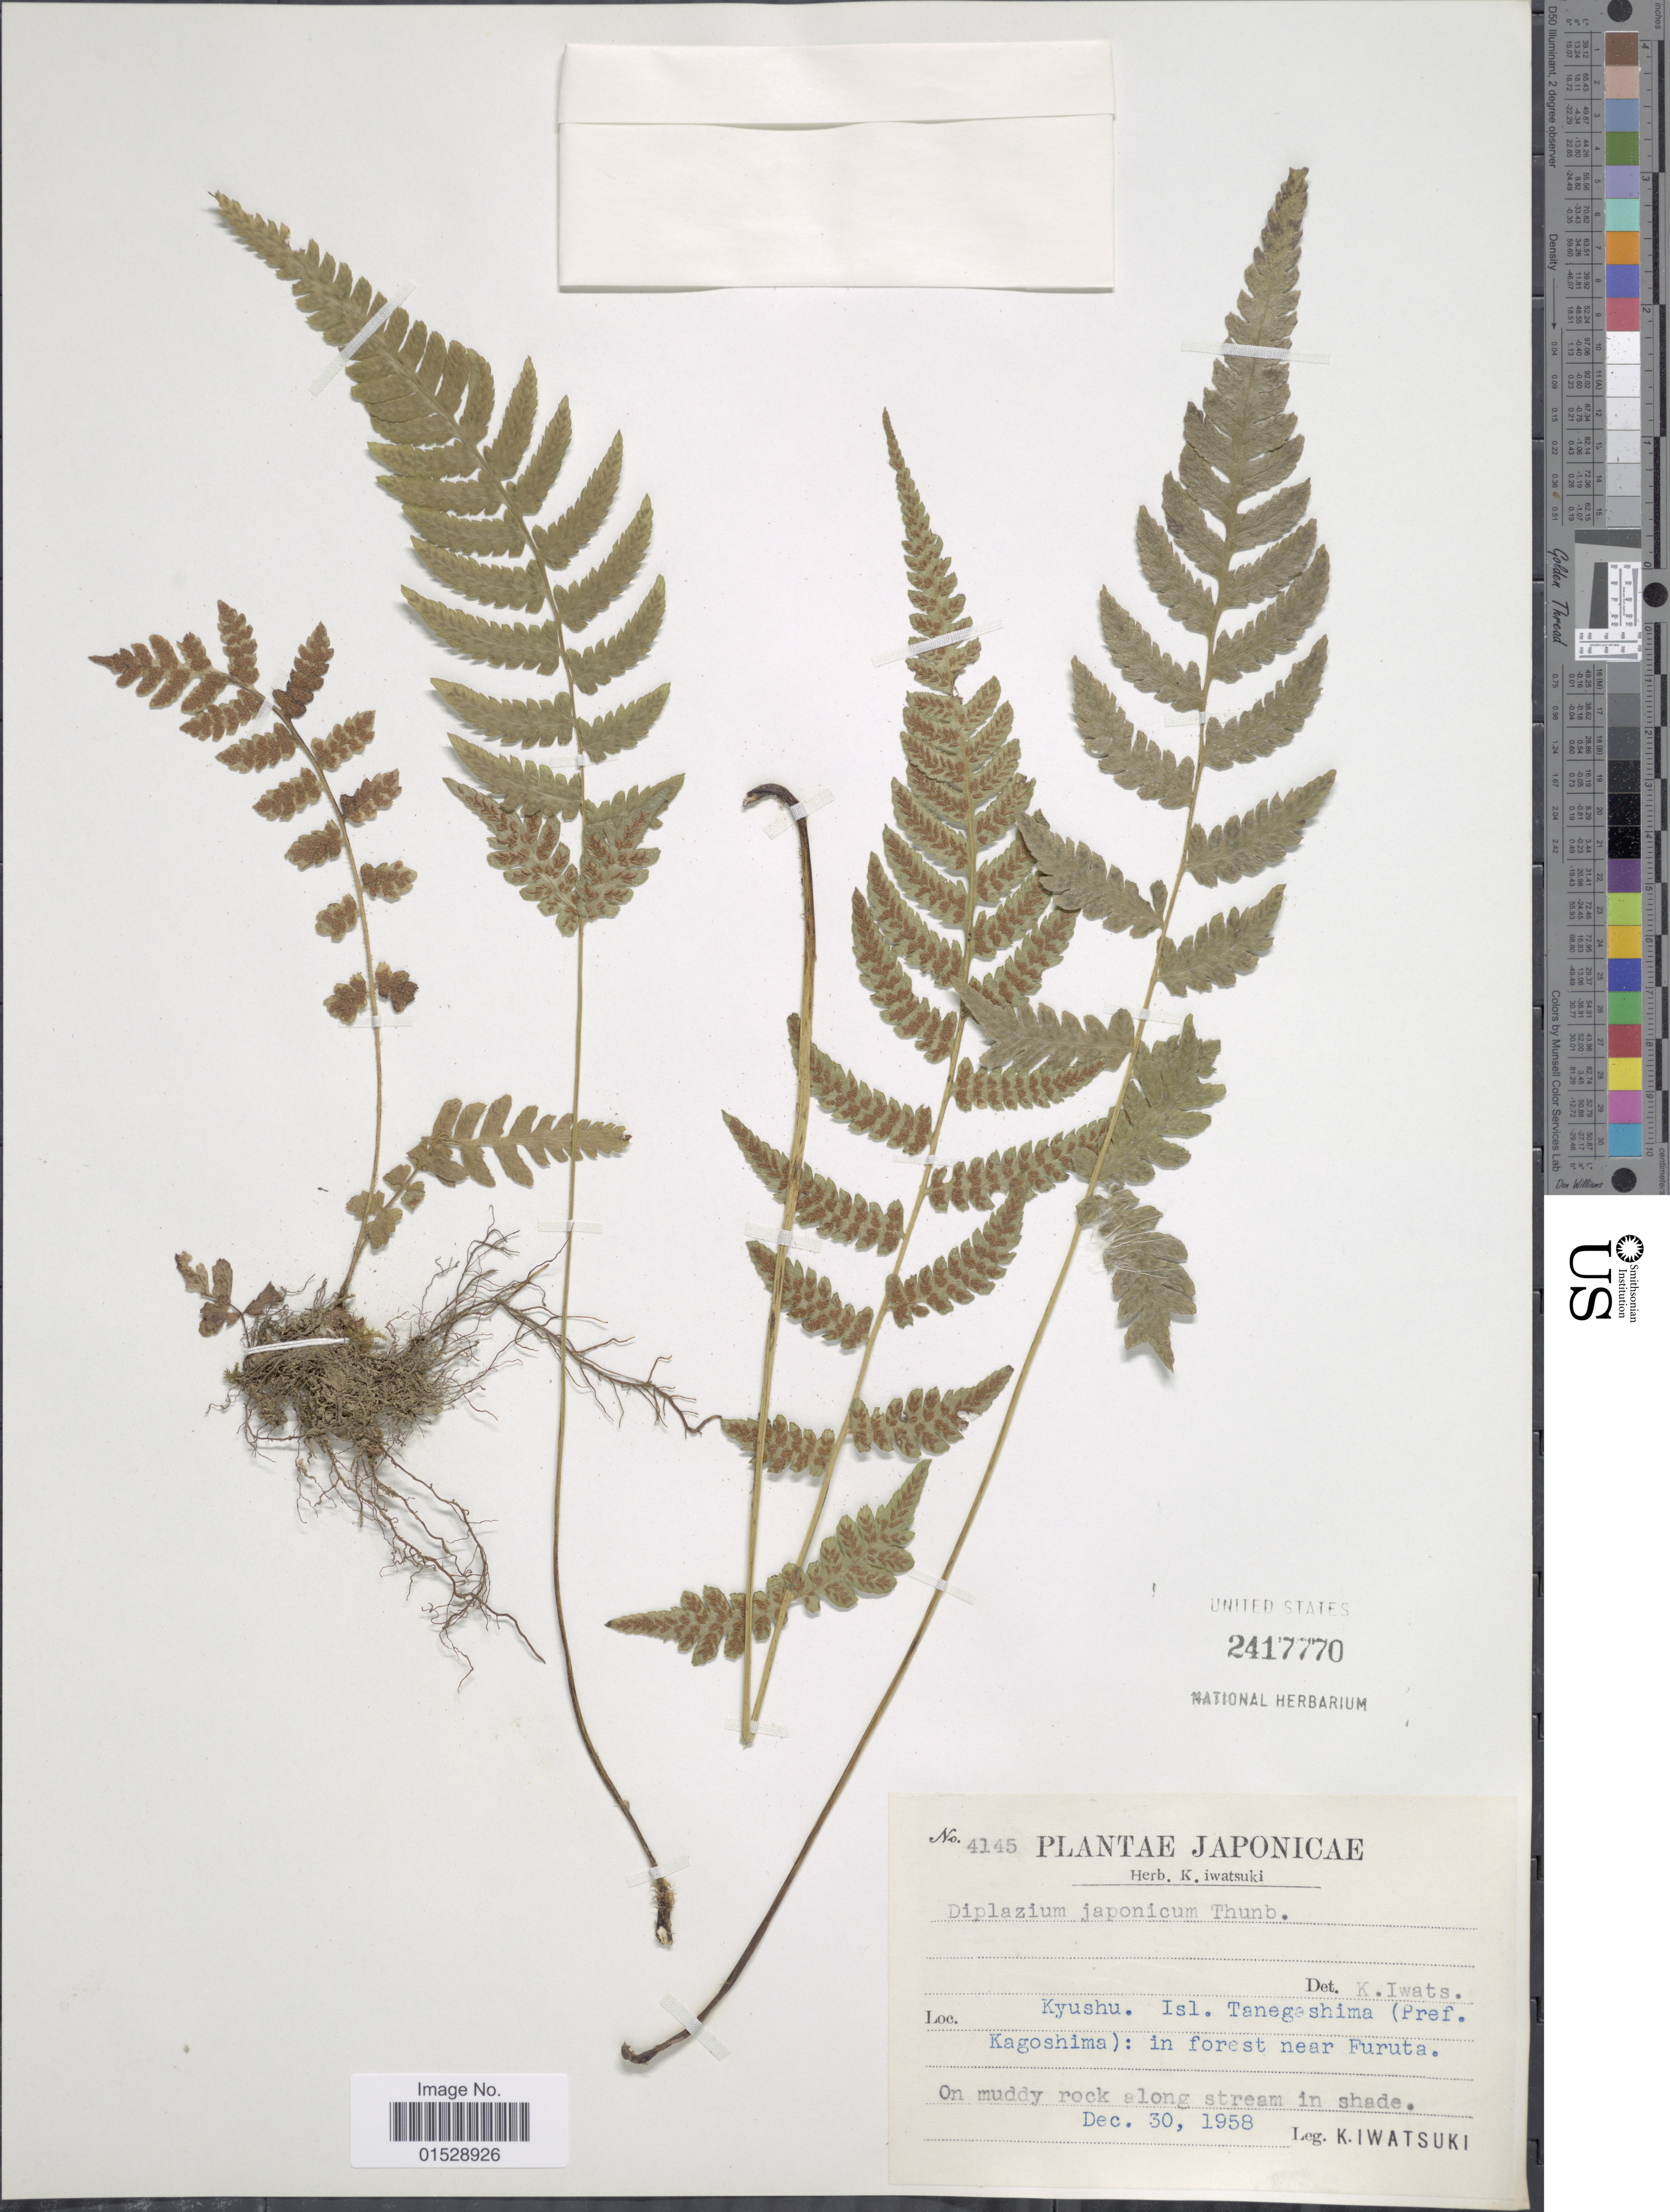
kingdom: Plantae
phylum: Tracheophyta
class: Polypodiopsida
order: Polypodiales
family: Athyriaceae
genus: Deparia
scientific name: Deparia japonica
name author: (Thunb.) M. Kato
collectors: K. Iwatsuki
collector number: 4145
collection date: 1958-12-30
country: Japan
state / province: Kagosima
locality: Japonicae, Kyushu. Isl., Tanegashima (Pref. Kagoshima): in forest near Furuta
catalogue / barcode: US 2417770